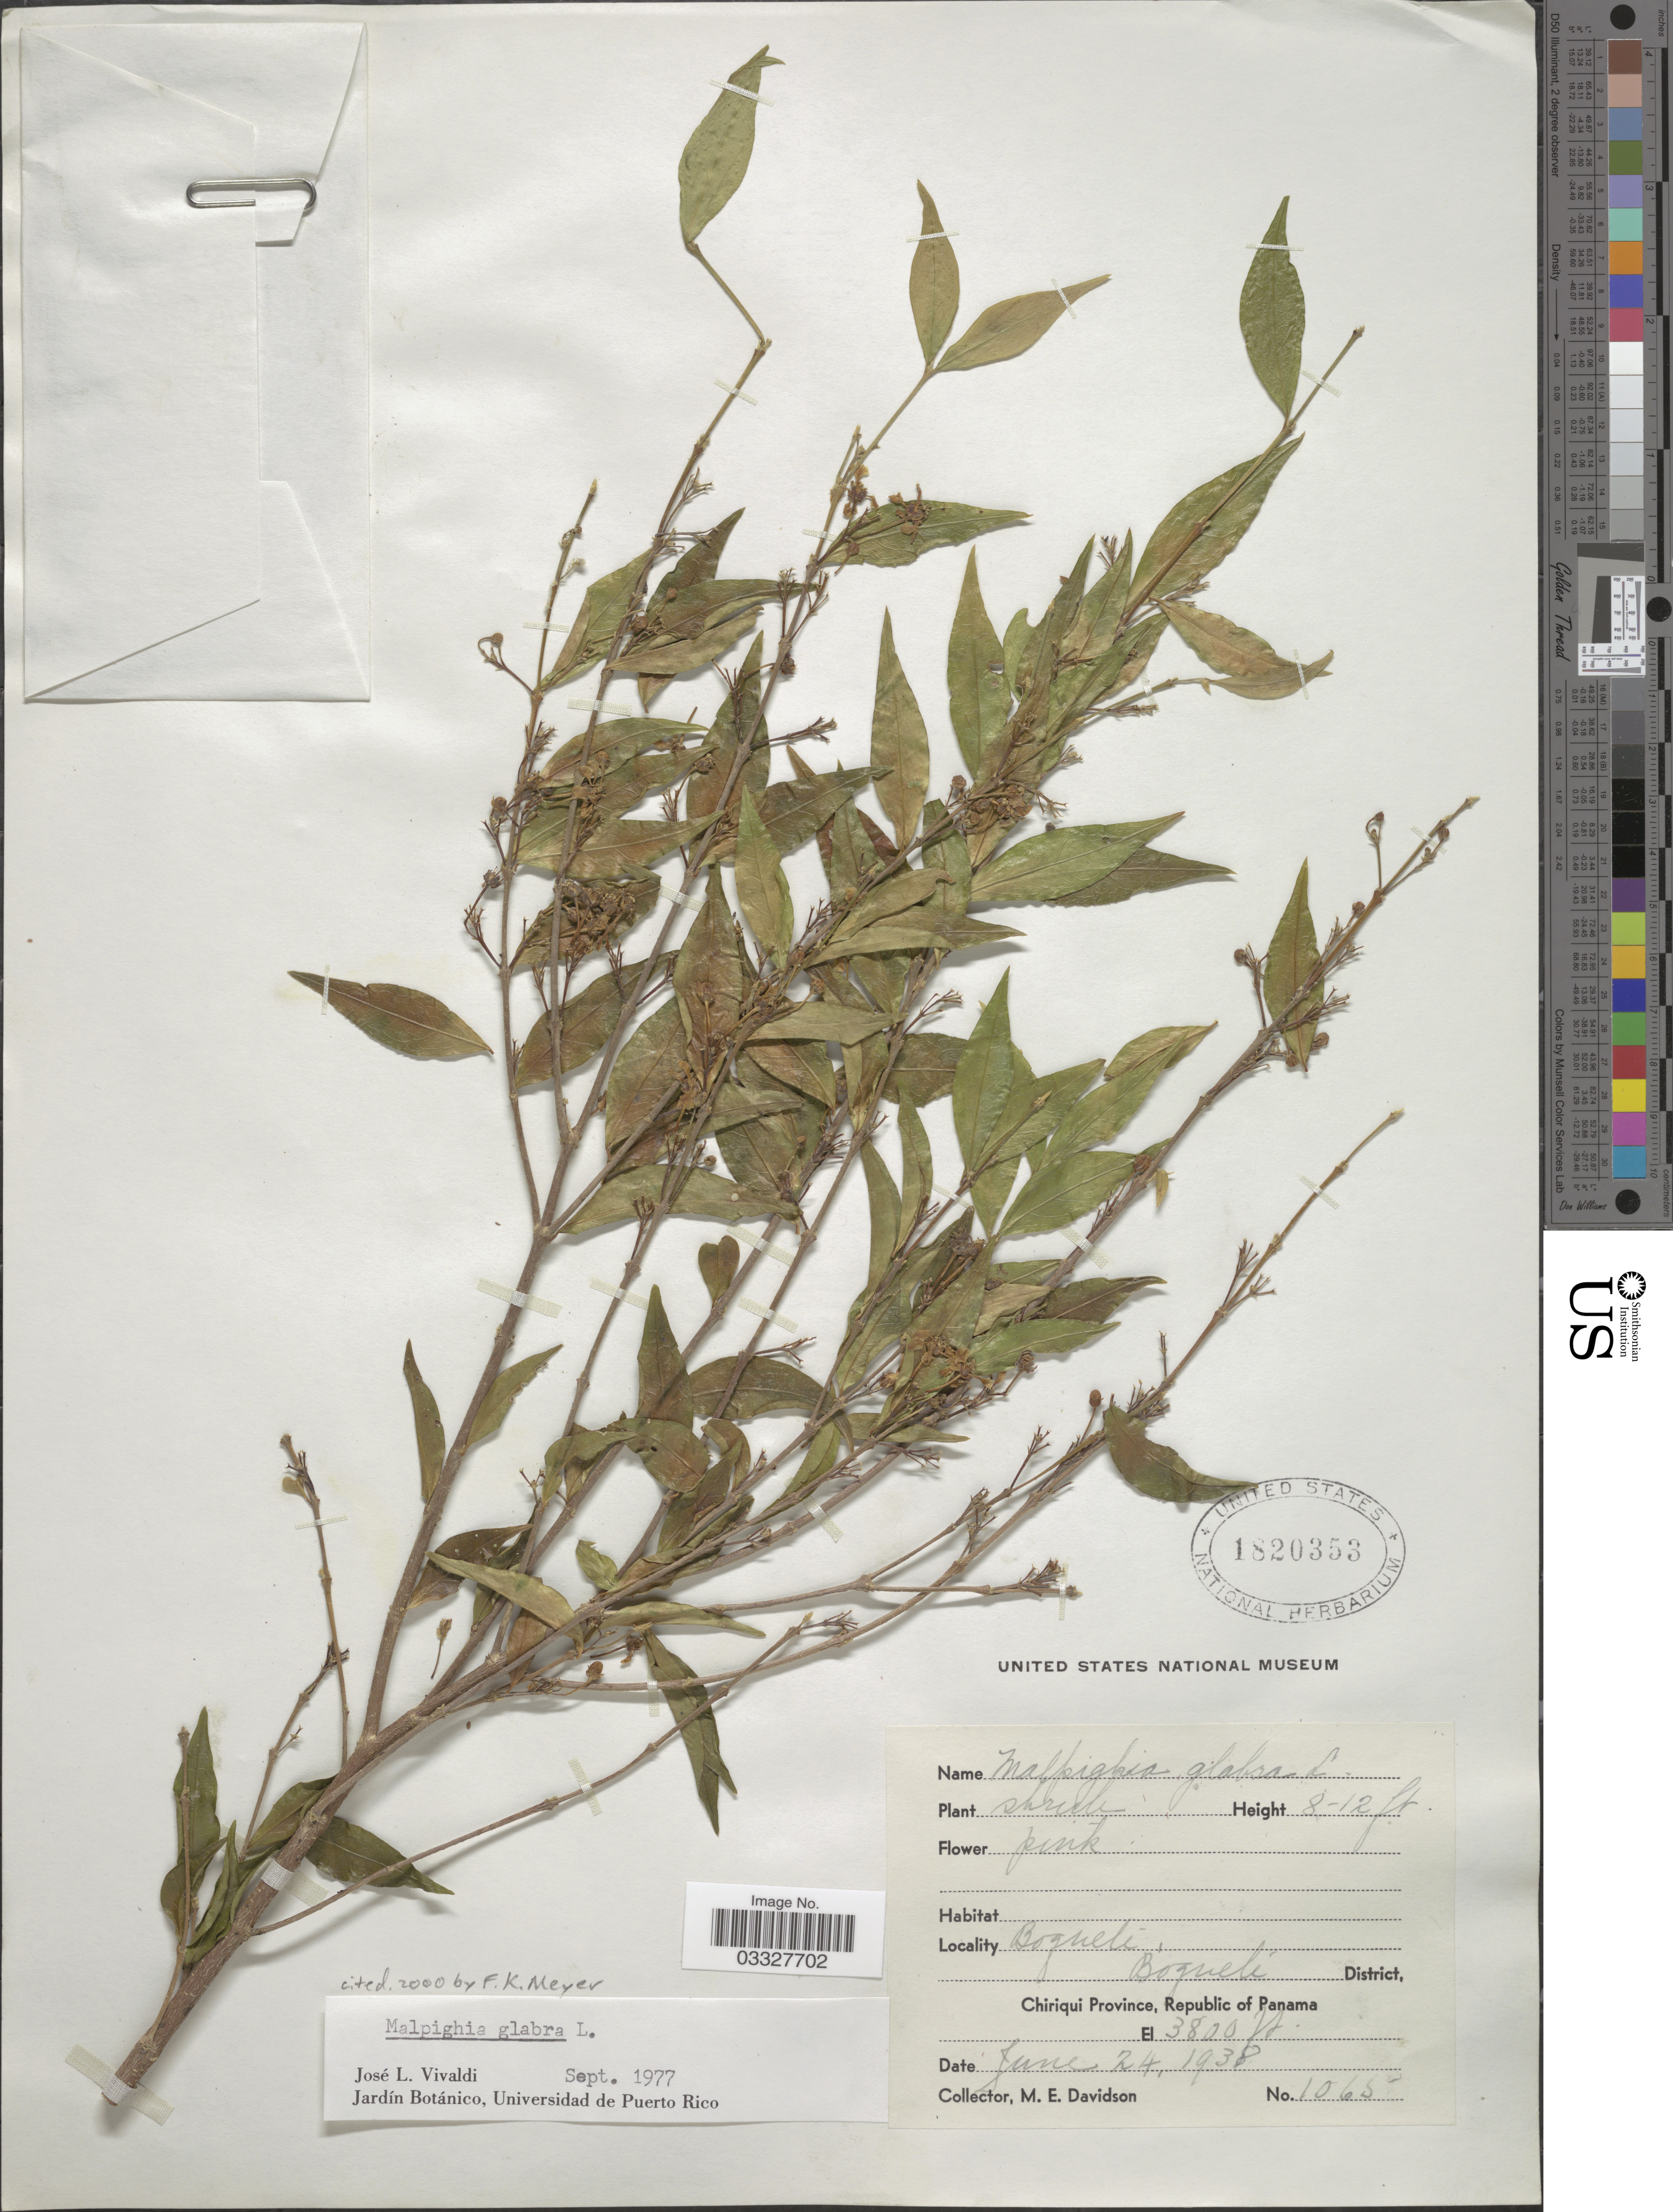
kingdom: Plantae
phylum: Tracheophyta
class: Magnoliopsida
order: Malpighiales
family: Malpighiaceae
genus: Malpighia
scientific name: Malpighia glabra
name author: L.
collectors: M. E. Davidson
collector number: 1065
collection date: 1938-06-24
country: Panama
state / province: Chiriqui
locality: Boqueté, Boqueté District.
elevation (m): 1158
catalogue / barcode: US 1820353